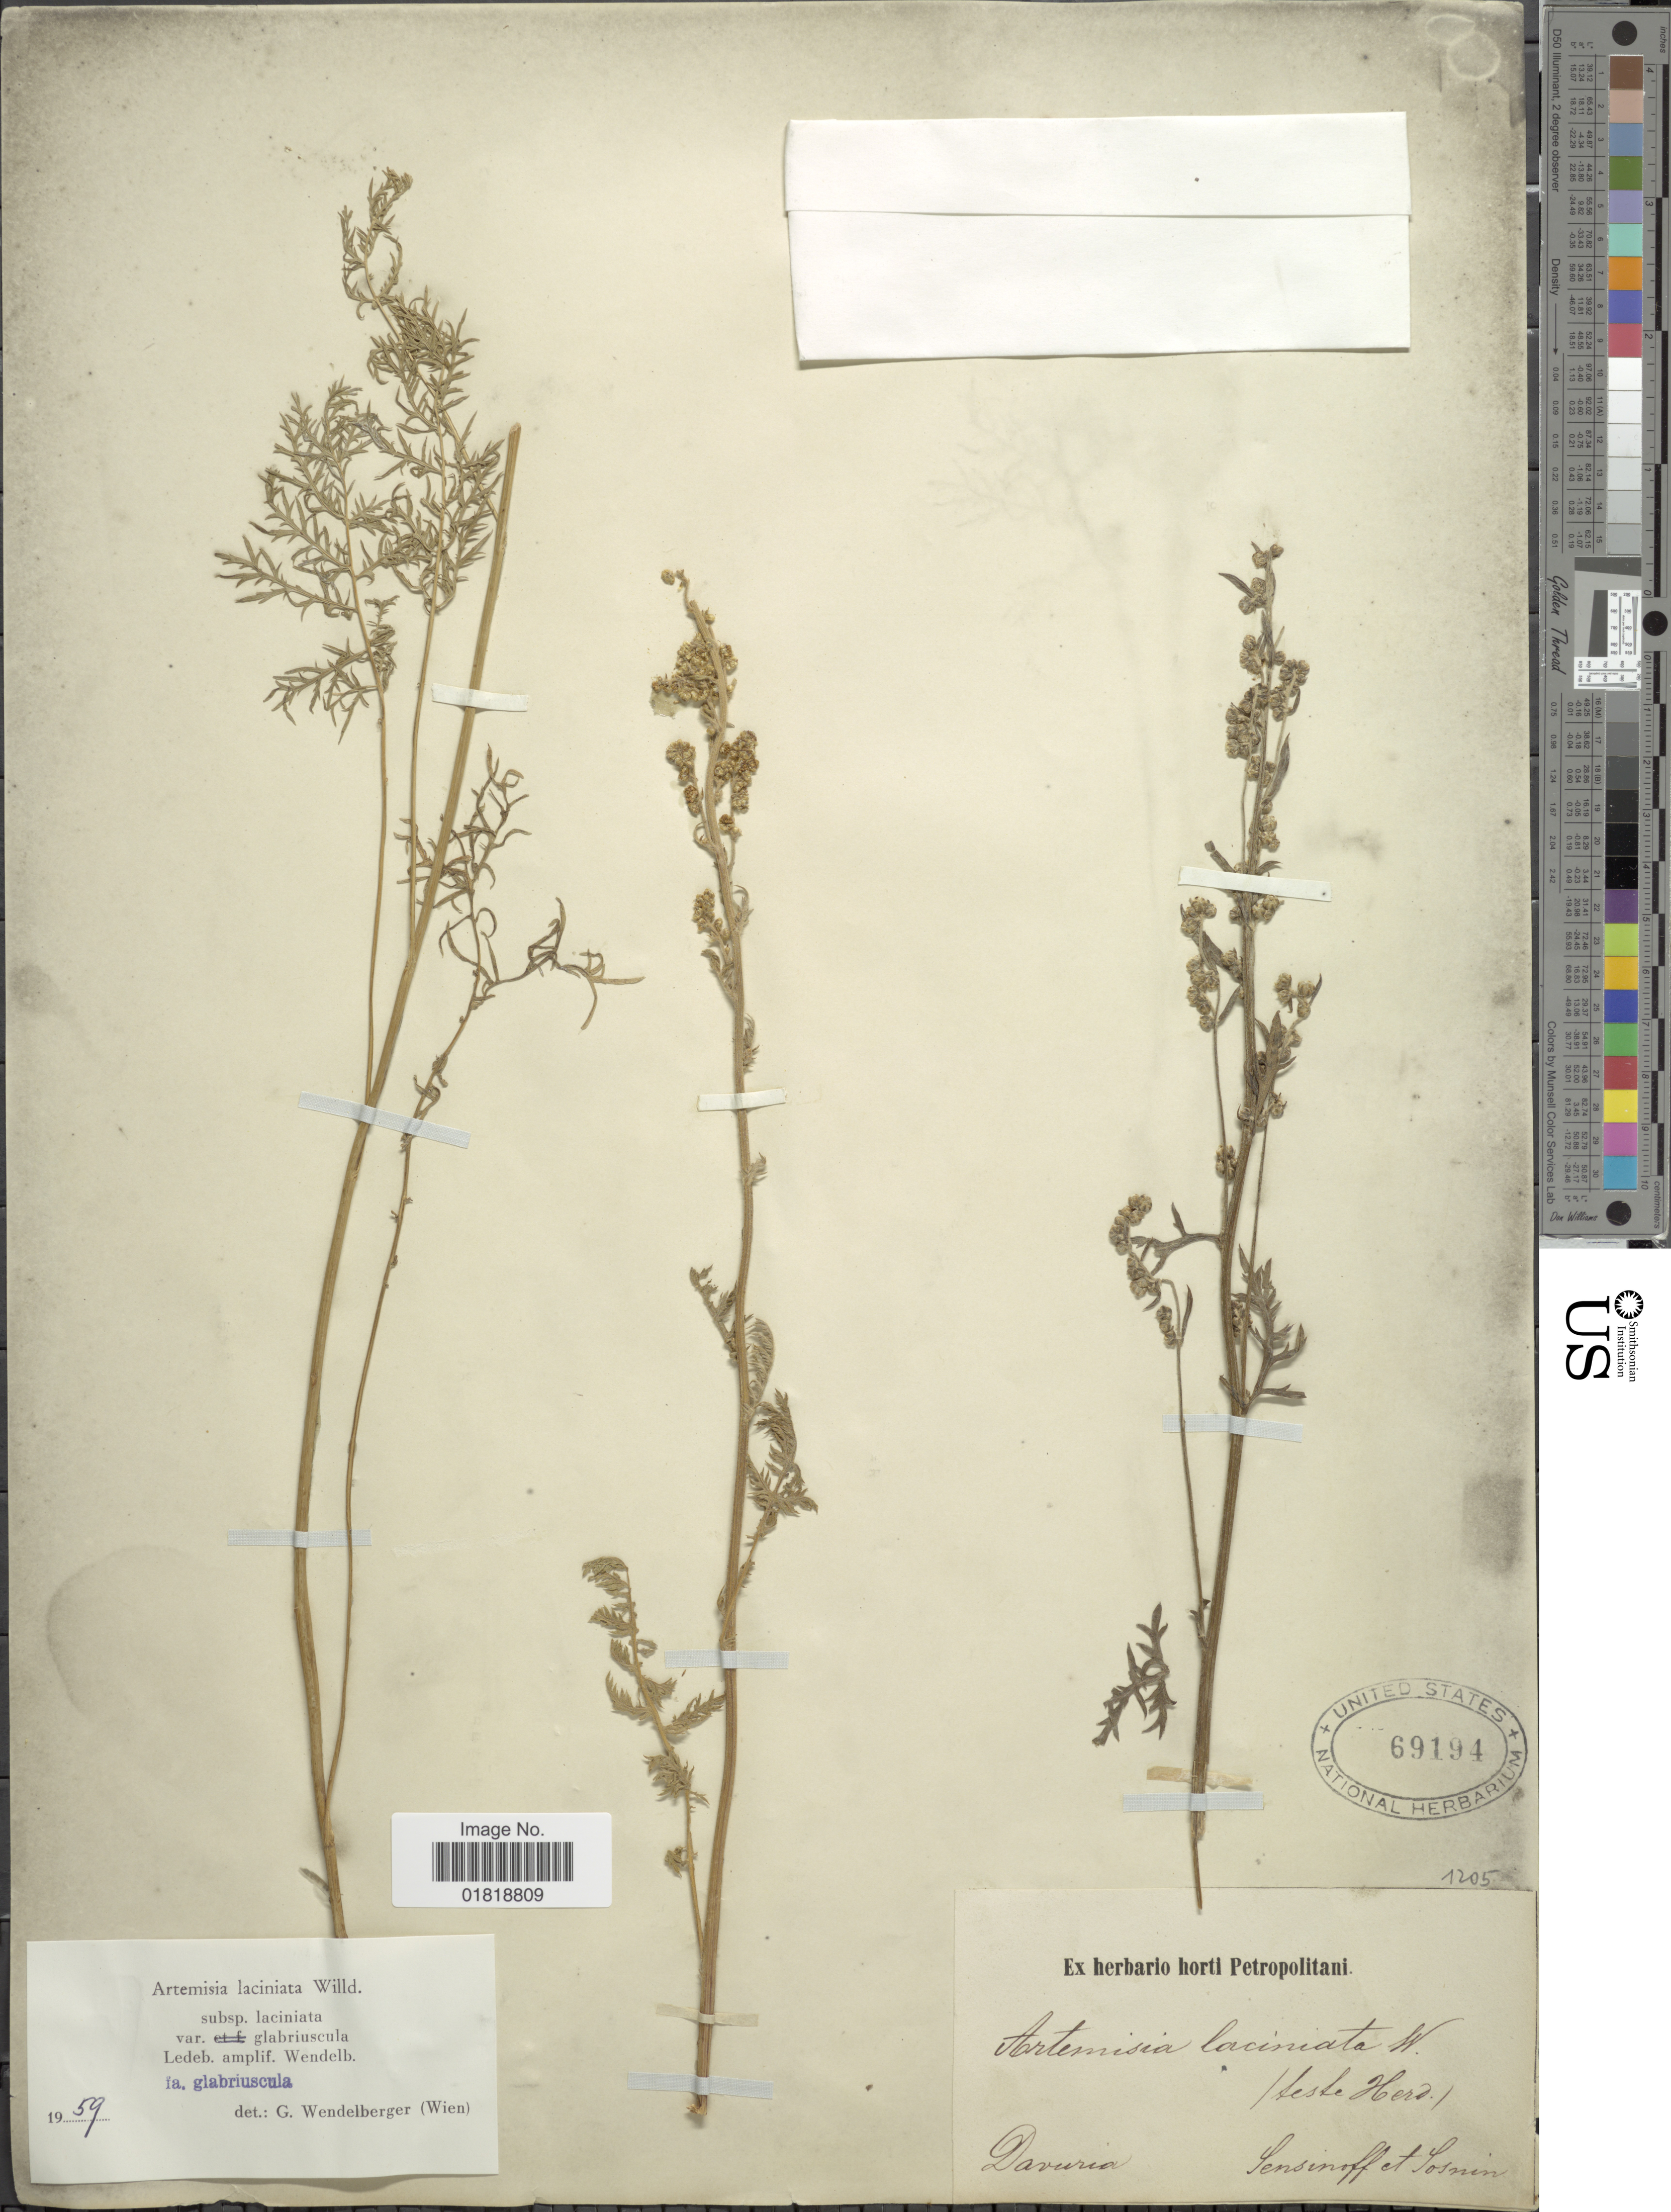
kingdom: Plantae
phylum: Tracheophyta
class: Magnoliopsida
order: Asterales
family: Asteraceae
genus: Artemisia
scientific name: Artemisia laciniata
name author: Willd.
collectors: Sensinoff & Sosnin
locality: Davuria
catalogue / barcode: US 69194